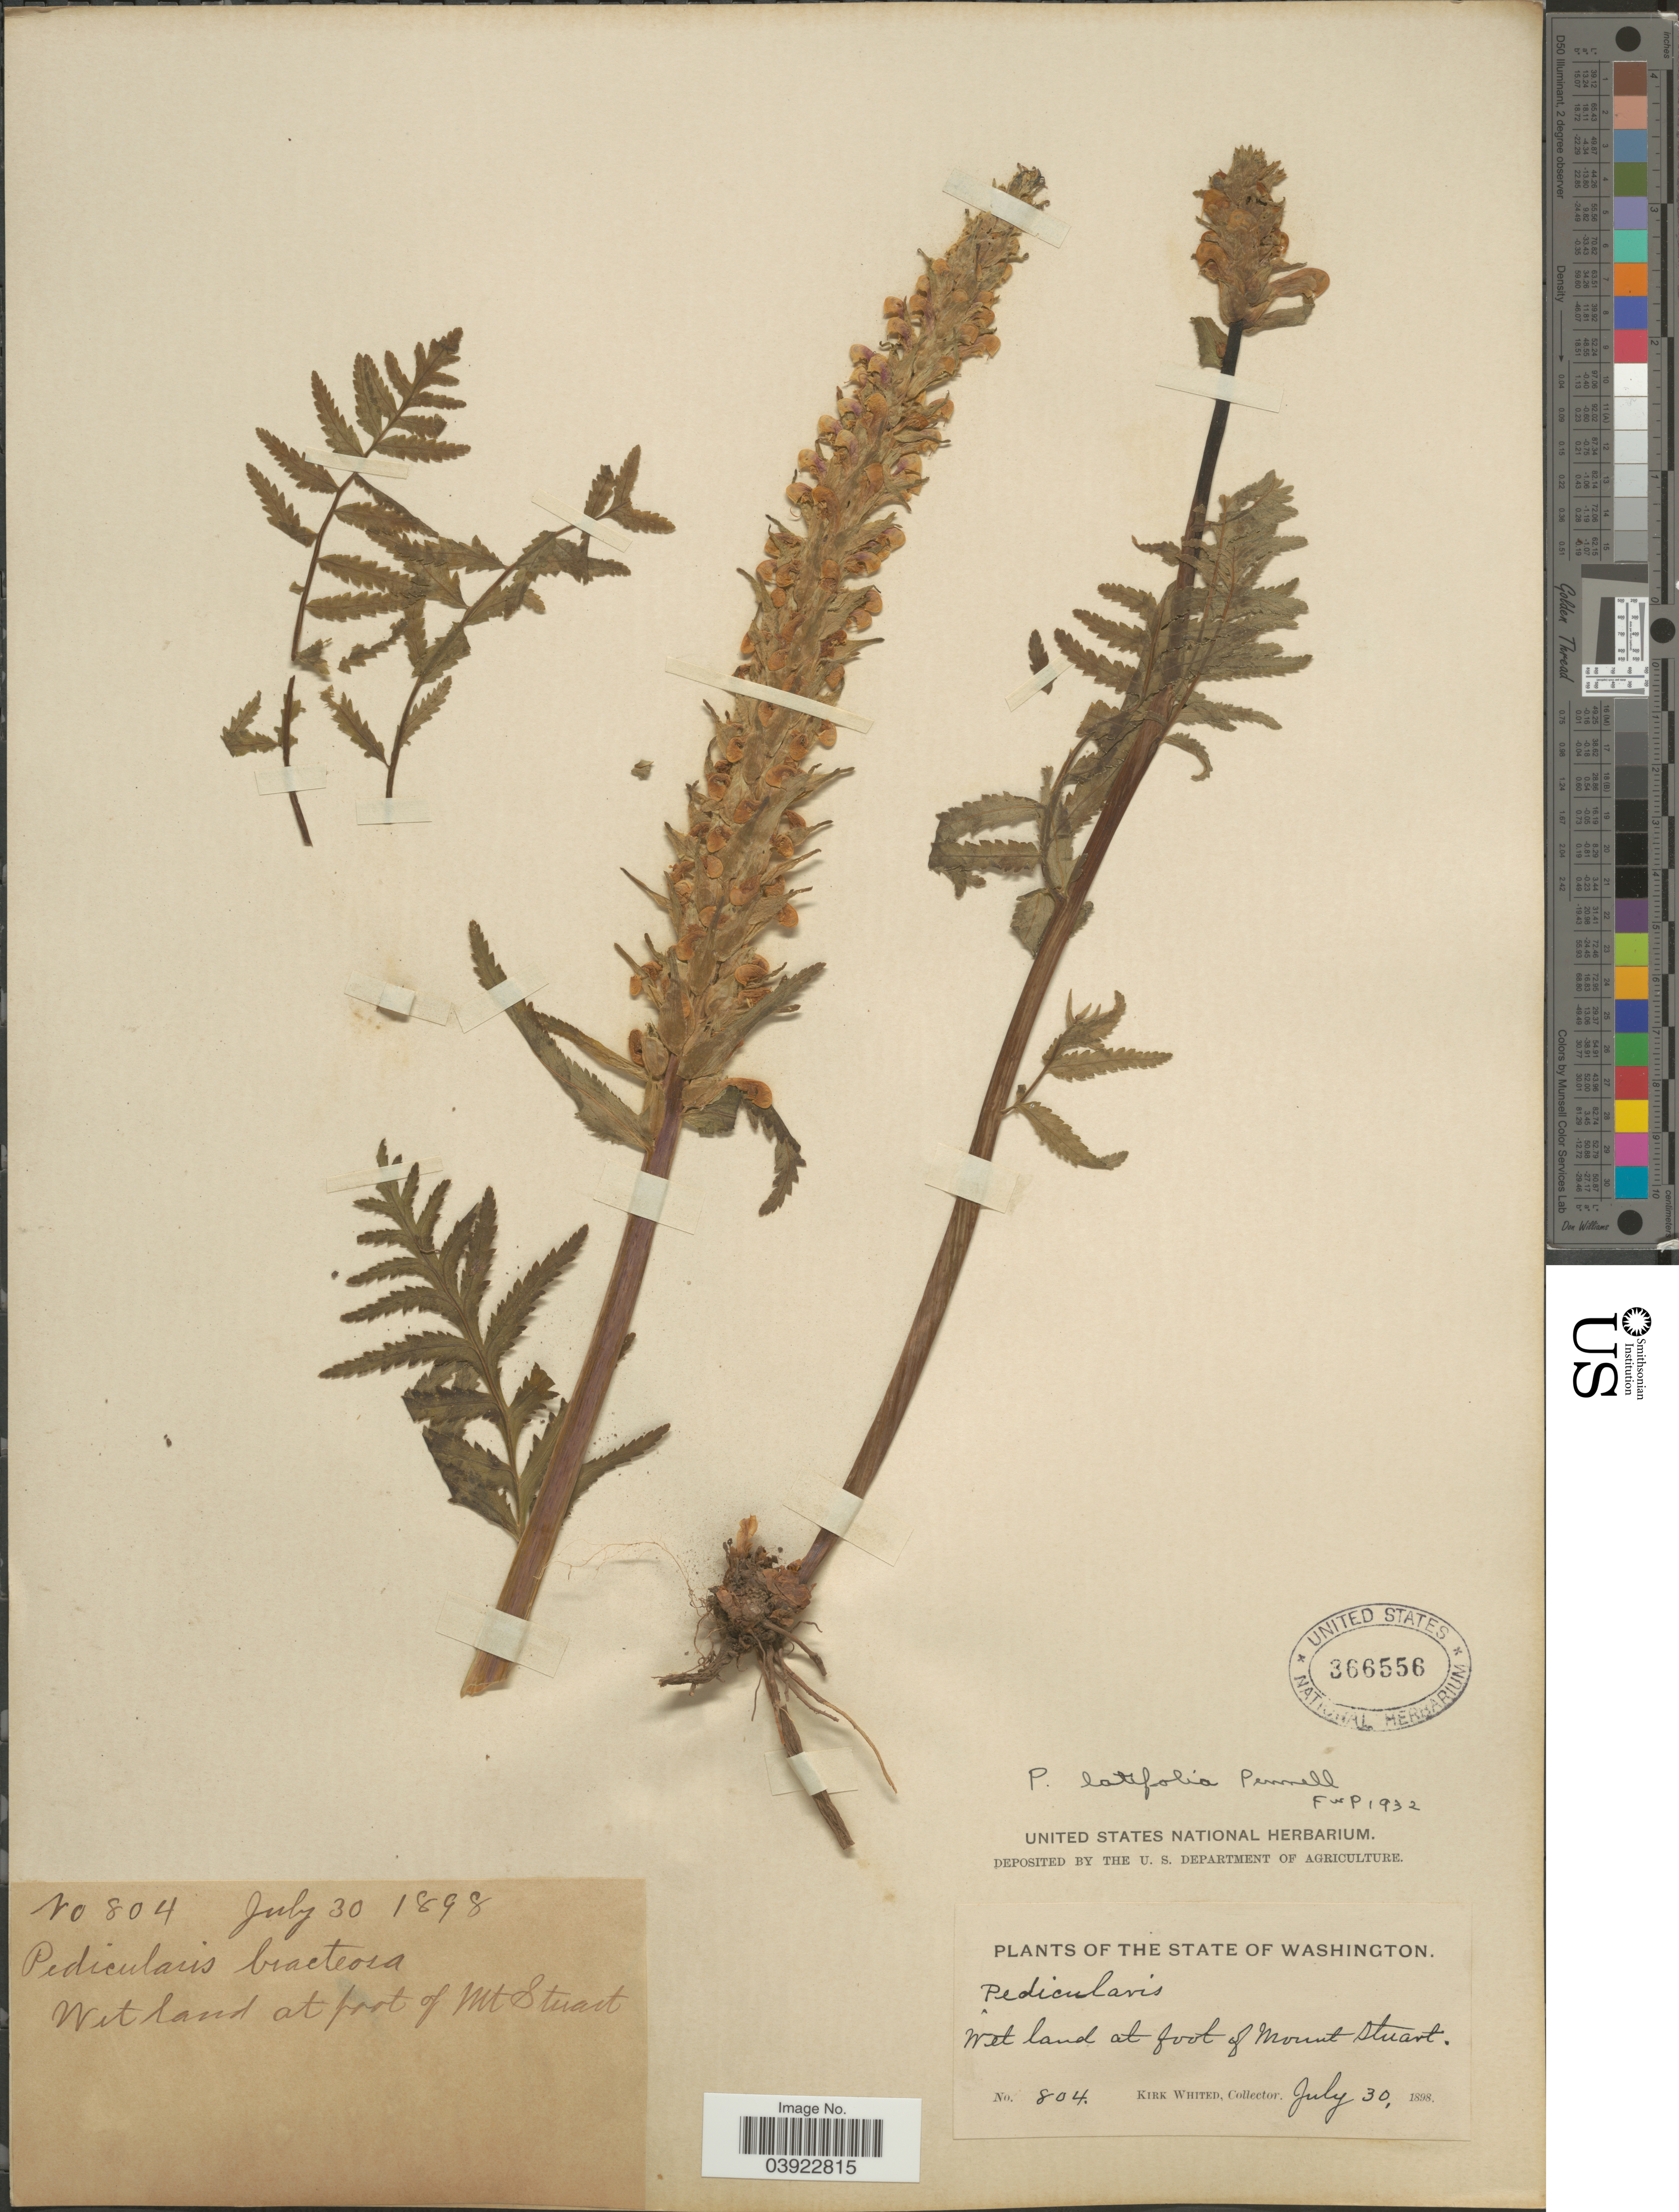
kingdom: Plantae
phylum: Tracheophyta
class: Magnoliopsida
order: Lamiales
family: Orobanchaceae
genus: Pedicularis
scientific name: Pedicularis latifolia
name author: Pennell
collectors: K. Whited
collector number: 804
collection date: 1898-07-30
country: United States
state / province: Washington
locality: Wet land at foot of Mount Stuart.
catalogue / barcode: US 366556